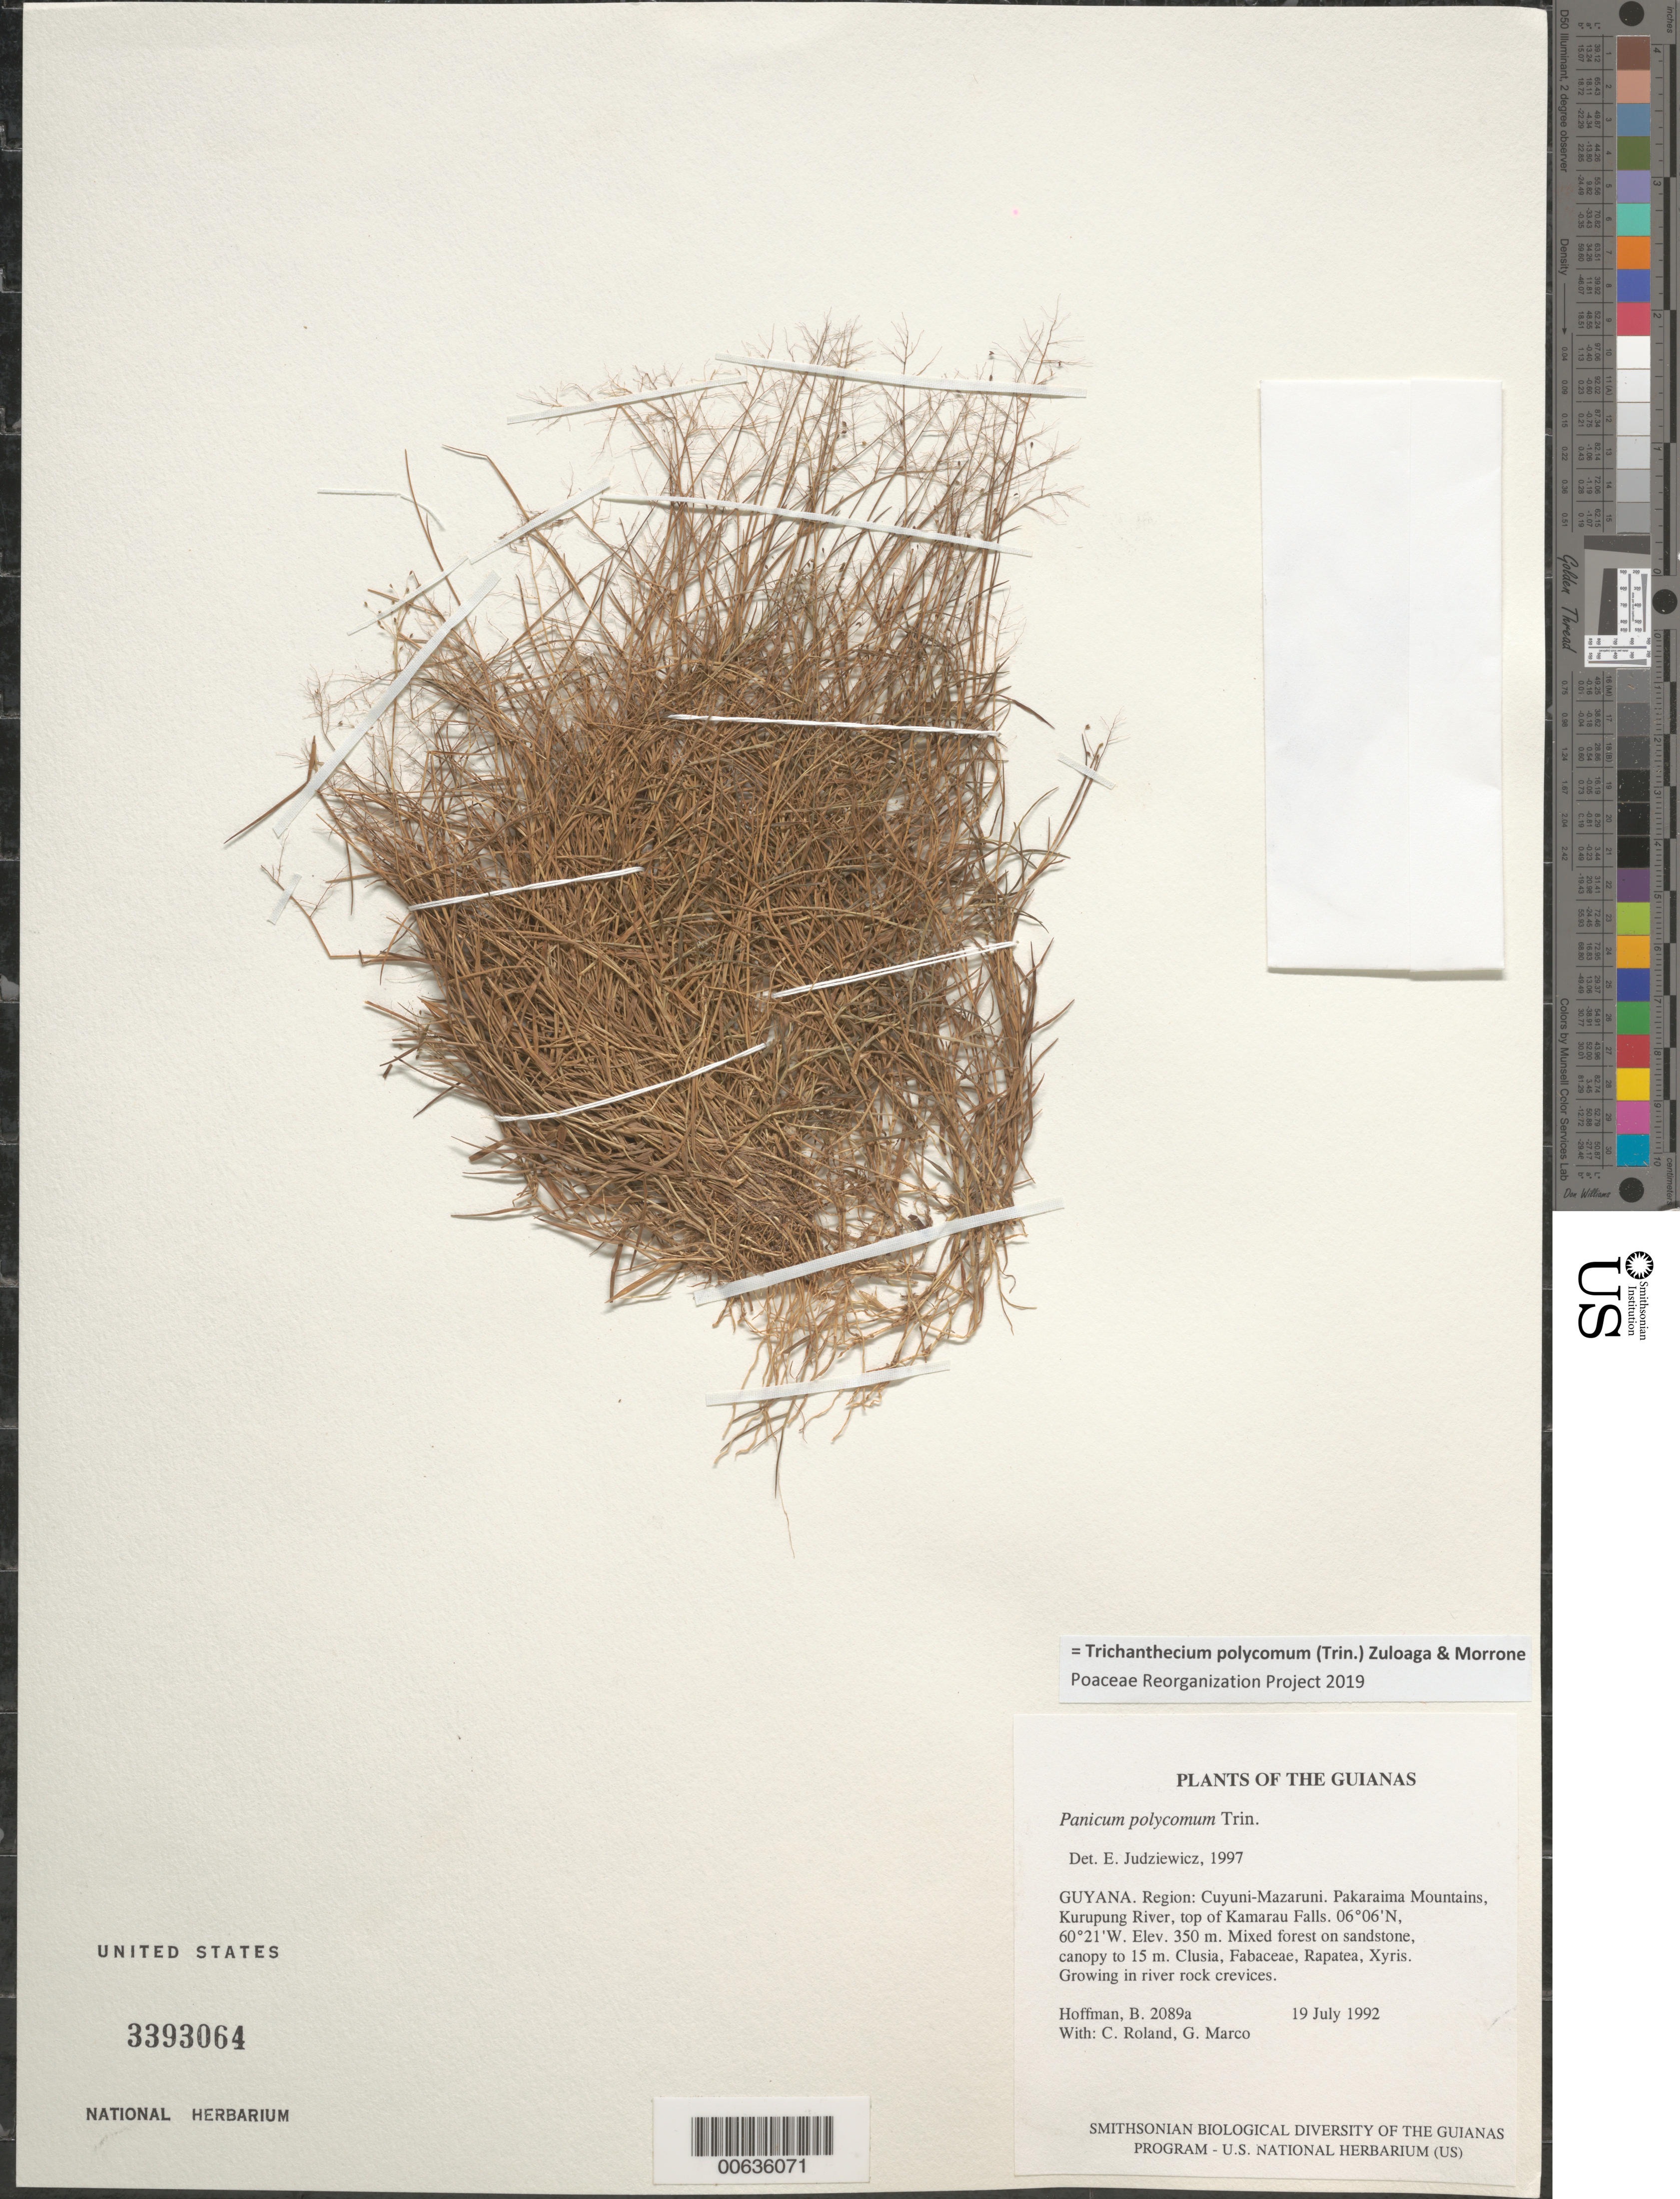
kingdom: Plantae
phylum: Tracheophyta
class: Liliopsida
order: Poales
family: Poaceae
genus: Trichanthecium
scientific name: Trichanthecium polycomum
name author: (Trin.) Zuloaga & Morrone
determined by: Poaceae Reorganization Project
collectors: B. Hoffman, C. Roland & G. Marco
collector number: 2089 a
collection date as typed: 19 July 1992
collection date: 1992-07-19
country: Guyana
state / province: Cuyuni-Mazaruni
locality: Pakaraima Mountains, Kurupung River, top of Kumarau Falls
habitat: Mixed forest on sandstone, canopy to 15 m. Clusia, Fabaceae, Rapatea, Xyris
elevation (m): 350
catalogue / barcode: US 3393064